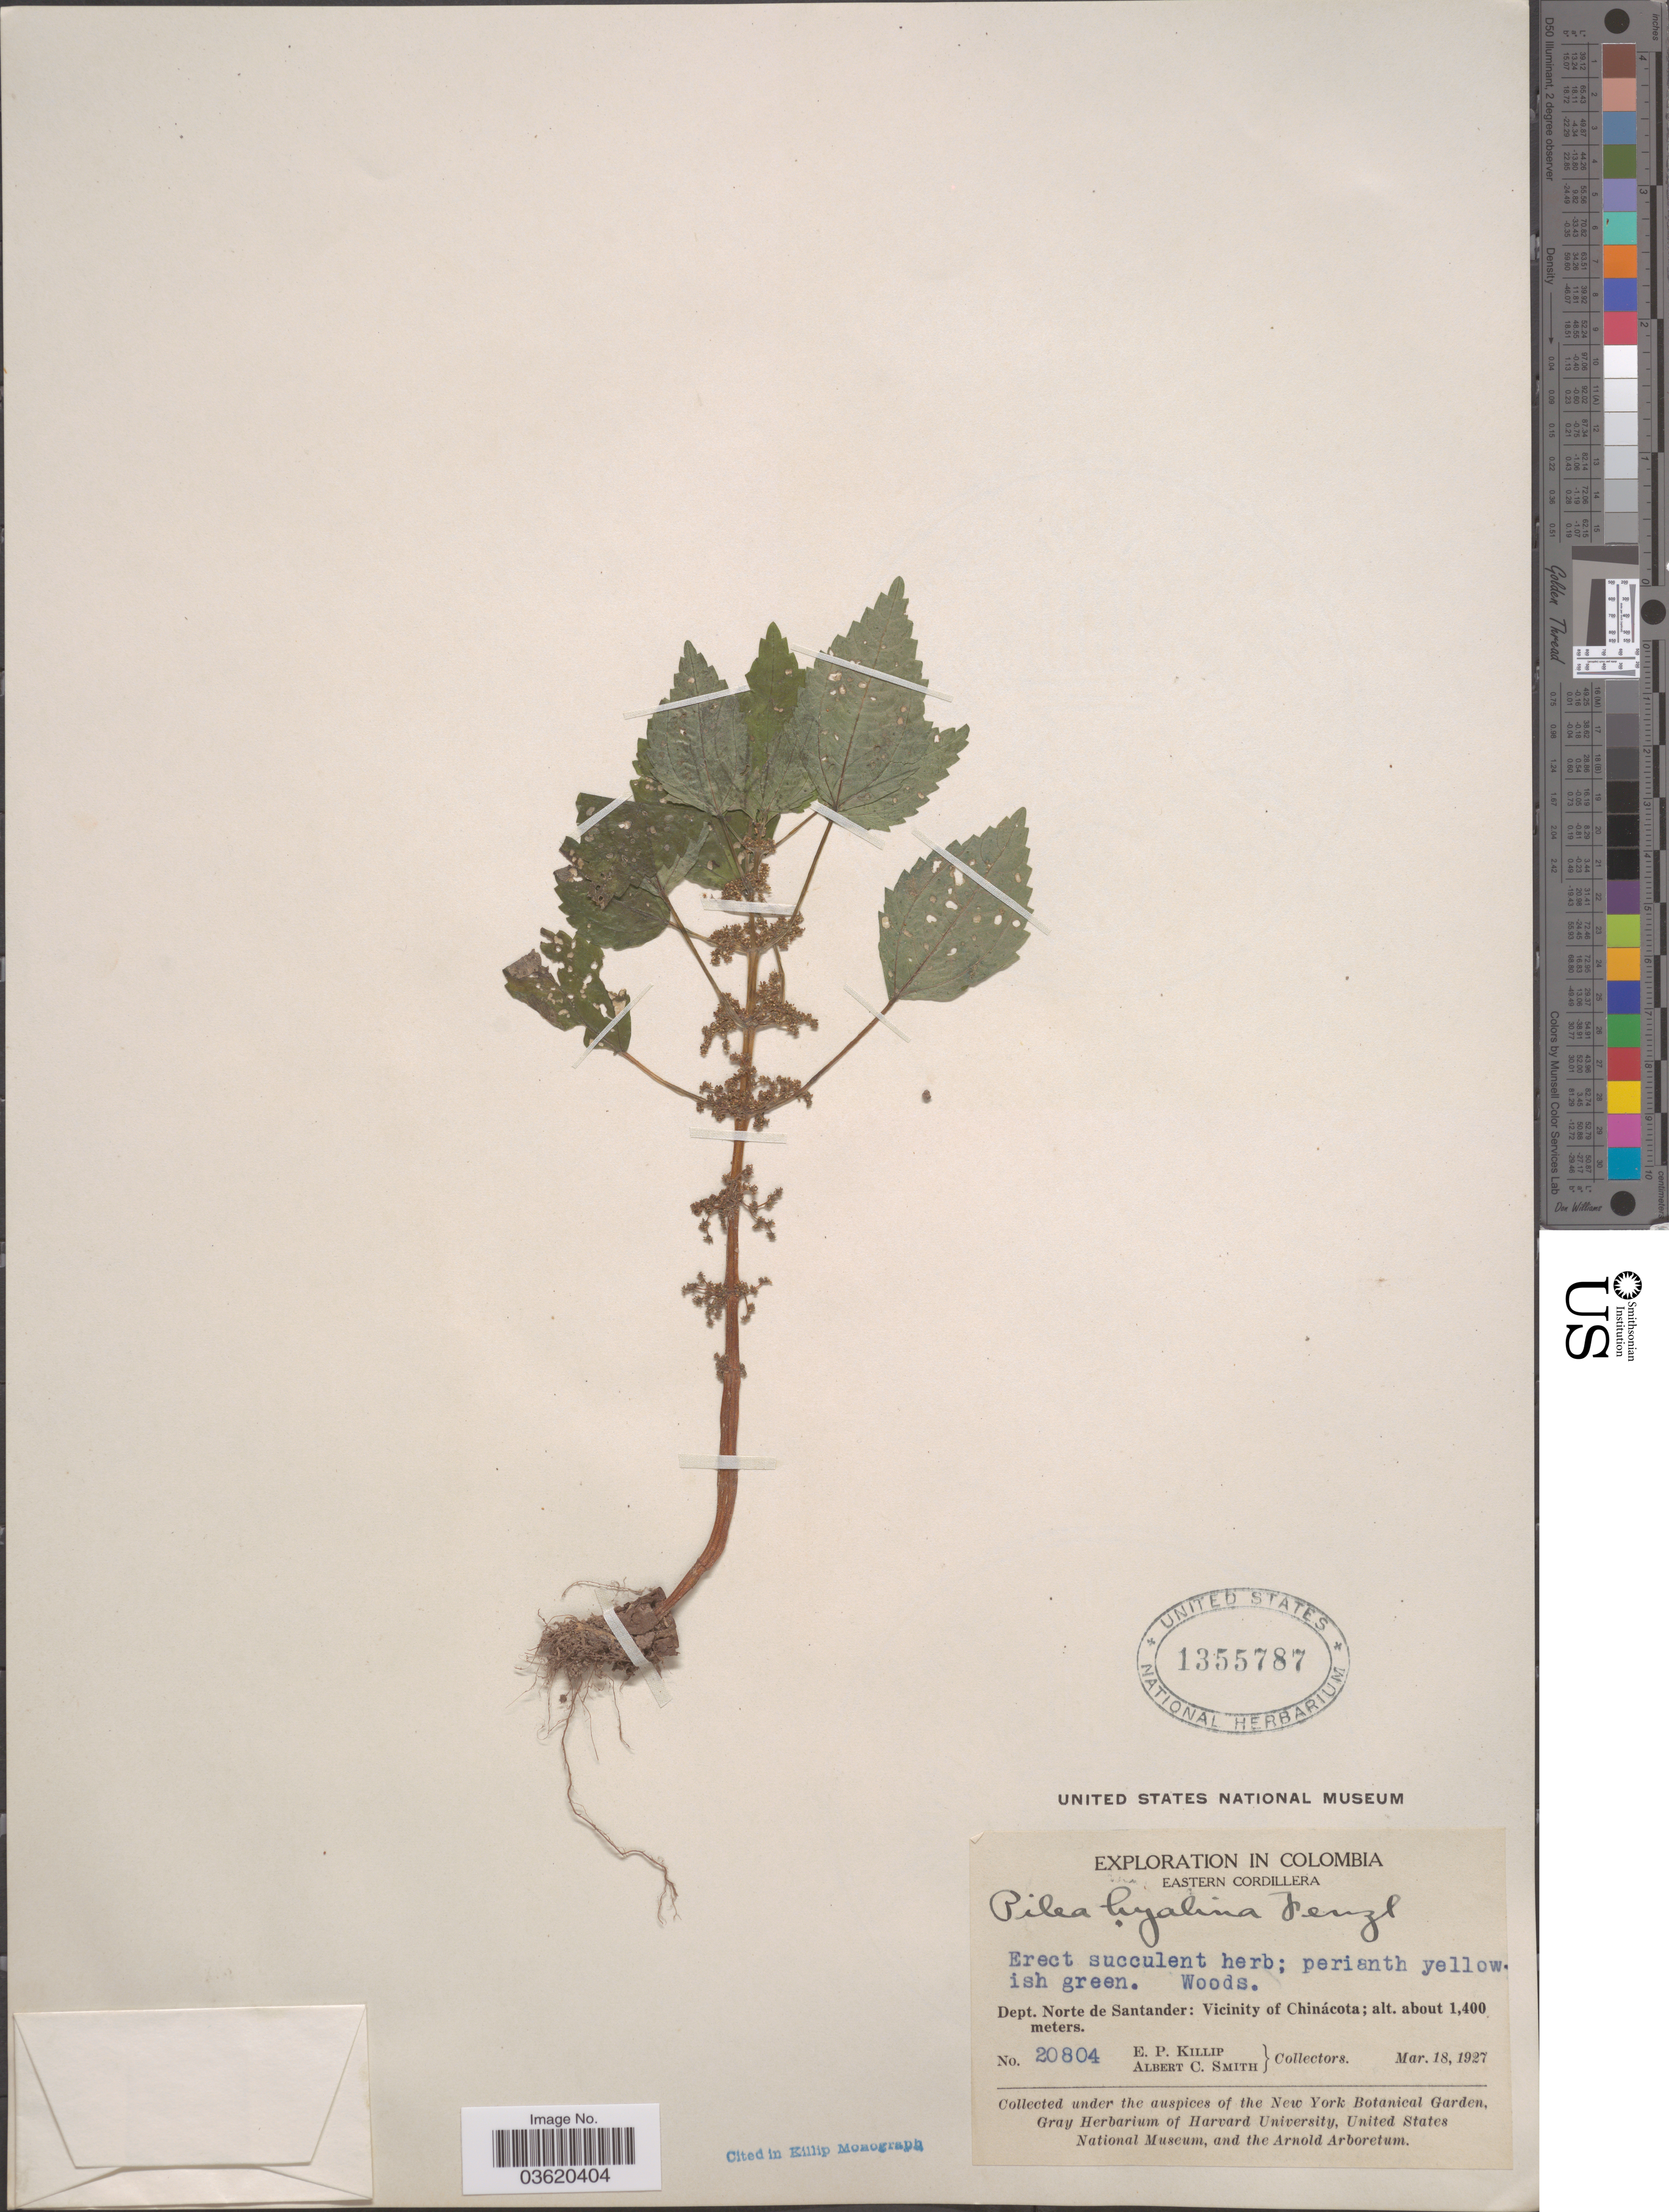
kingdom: Plantae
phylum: Tracheophyta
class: Magnoliopsida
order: Rosales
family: Urticaceae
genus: Pilea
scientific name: Pilea hyalina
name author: Fenzl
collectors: E. P. Killip & A. C. Smith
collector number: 20804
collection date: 1927-03-18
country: Colombia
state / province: Norte de Santander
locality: Eastern Cordillera. Dept. Norte de Santander: Vicinity of Chinácota.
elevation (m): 1400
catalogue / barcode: US 1355787